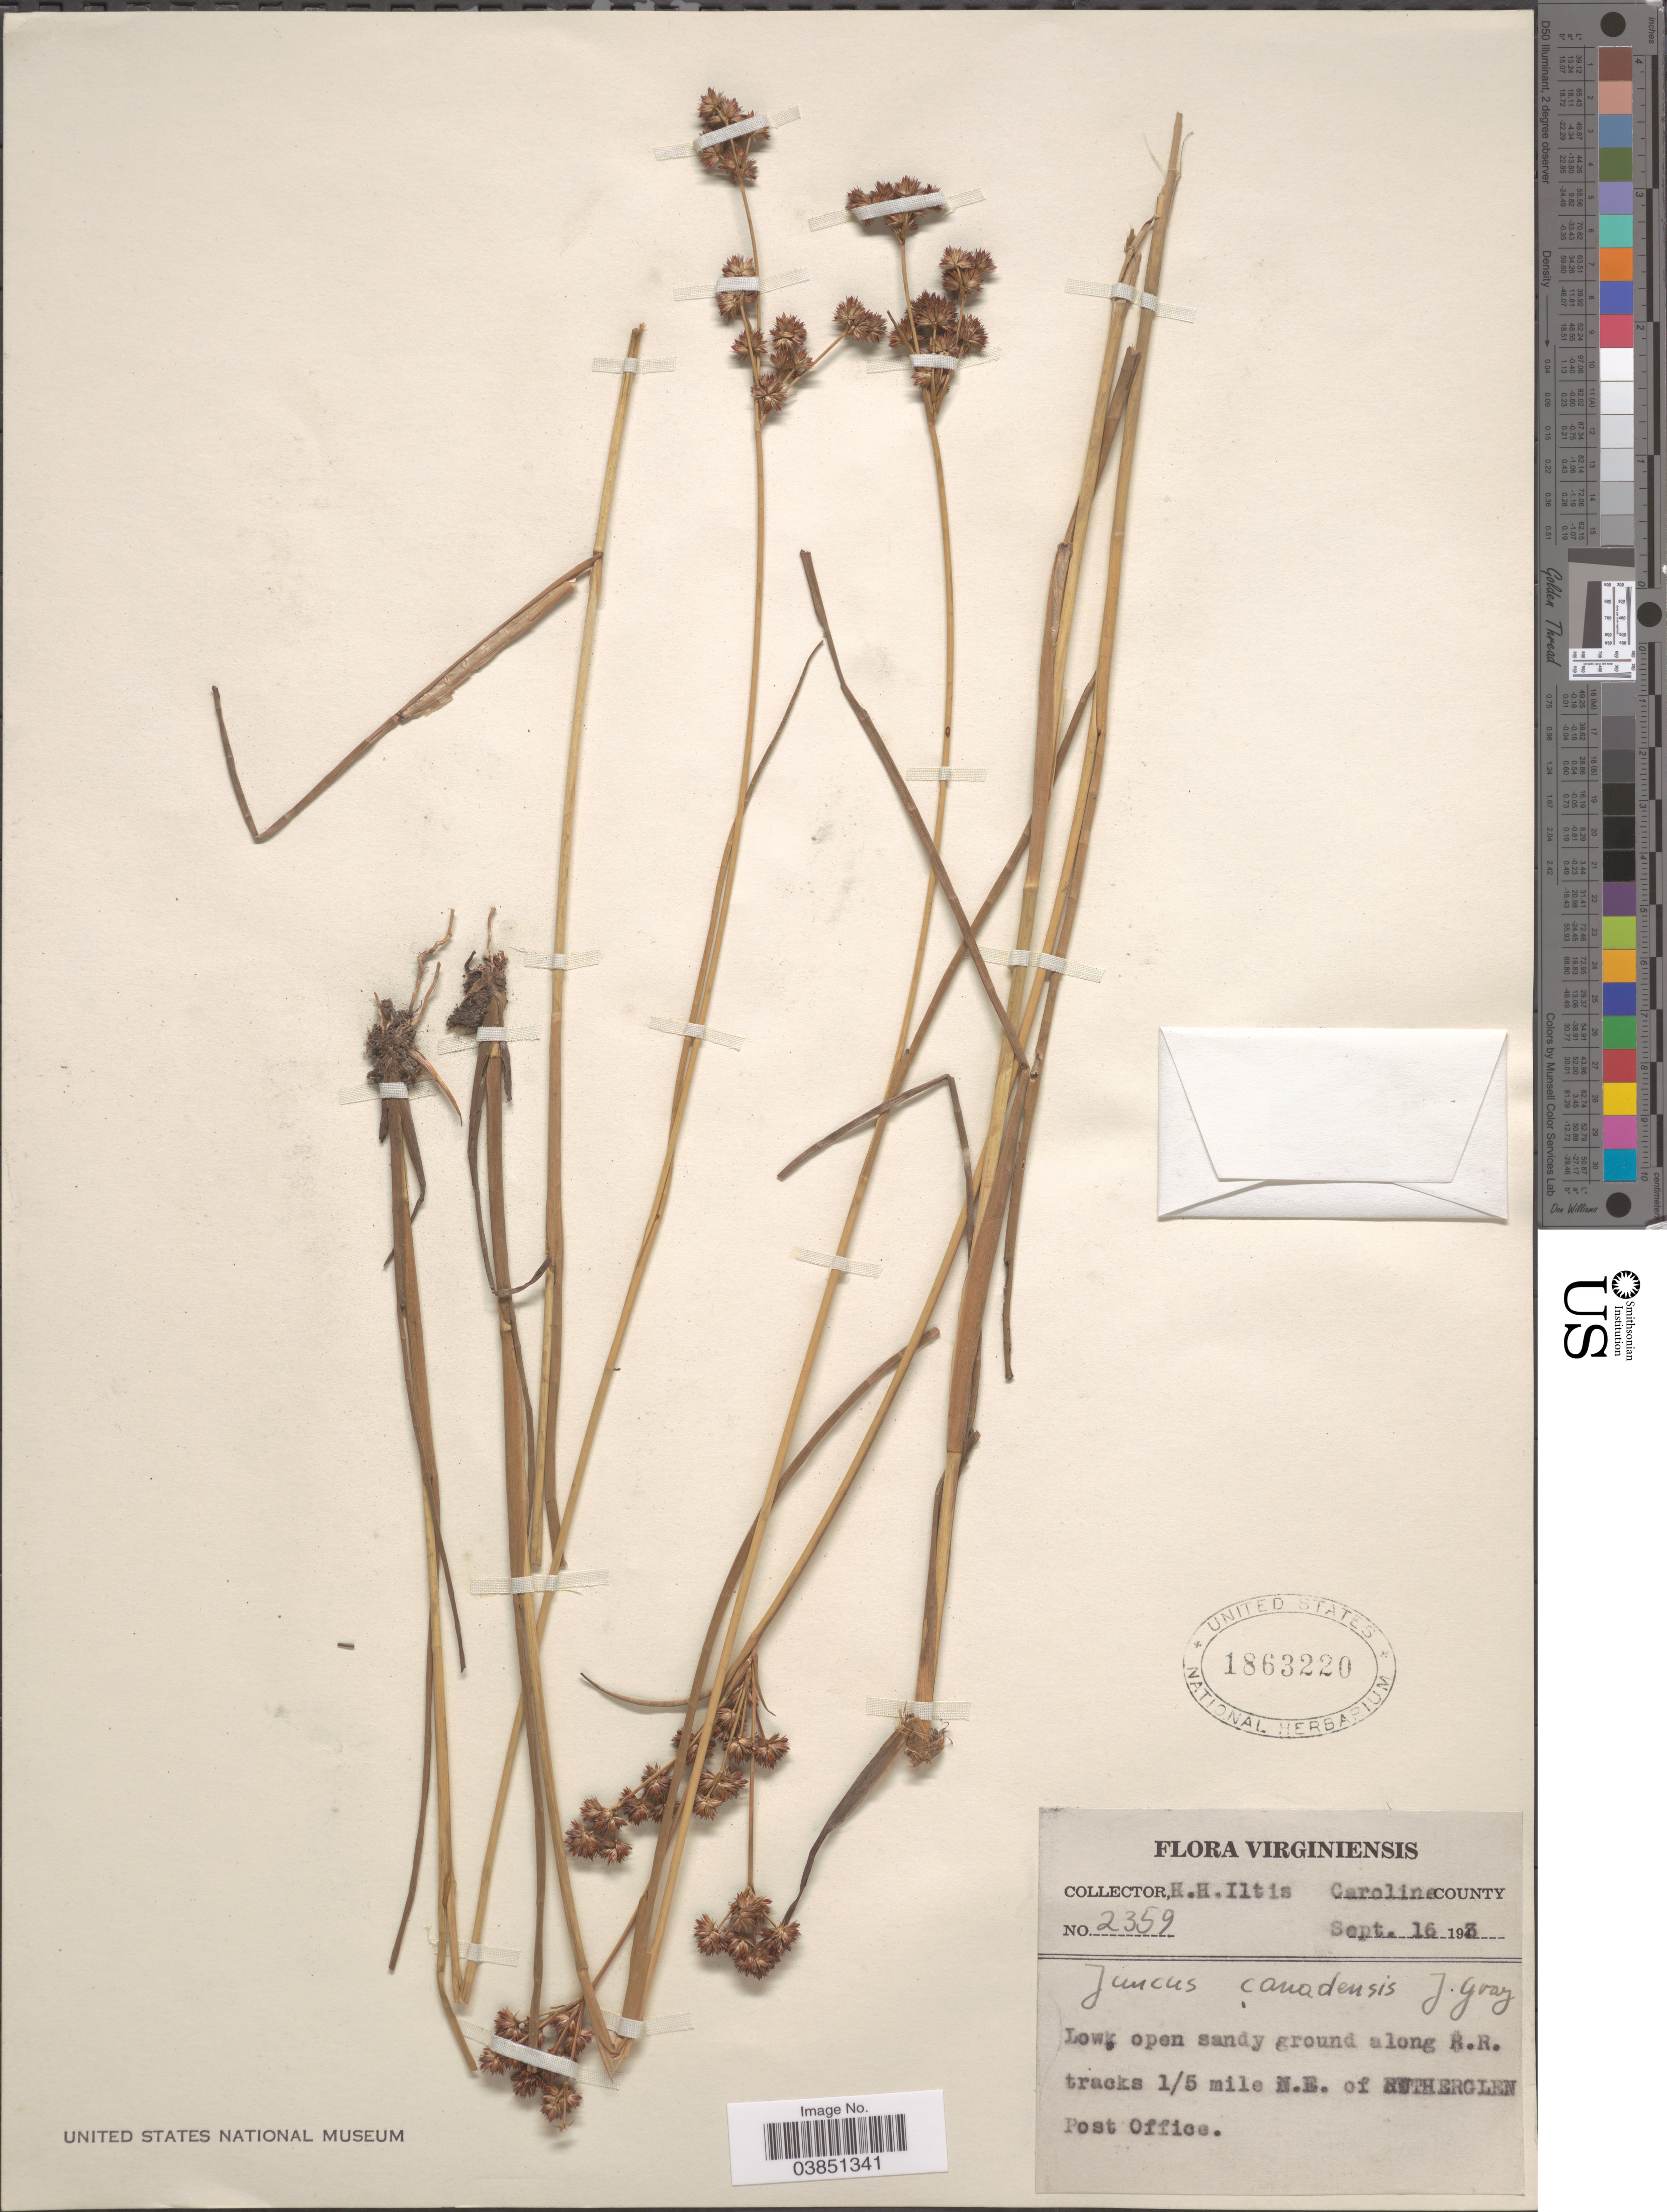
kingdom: Plantae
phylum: Tracheophyta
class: Liliopsida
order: Poales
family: Juncaceae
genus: Juncus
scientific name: Juncus canadensis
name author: J. Gay ex Laharpe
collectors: H. H. Iltis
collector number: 2359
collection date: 1943-09-16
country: United States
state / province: Virginia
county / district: Caroline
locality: Low open sandy ground along R.R. tracks 1/5 mile N.E. of Rutherglen Post Office.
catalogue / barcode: US 1863220